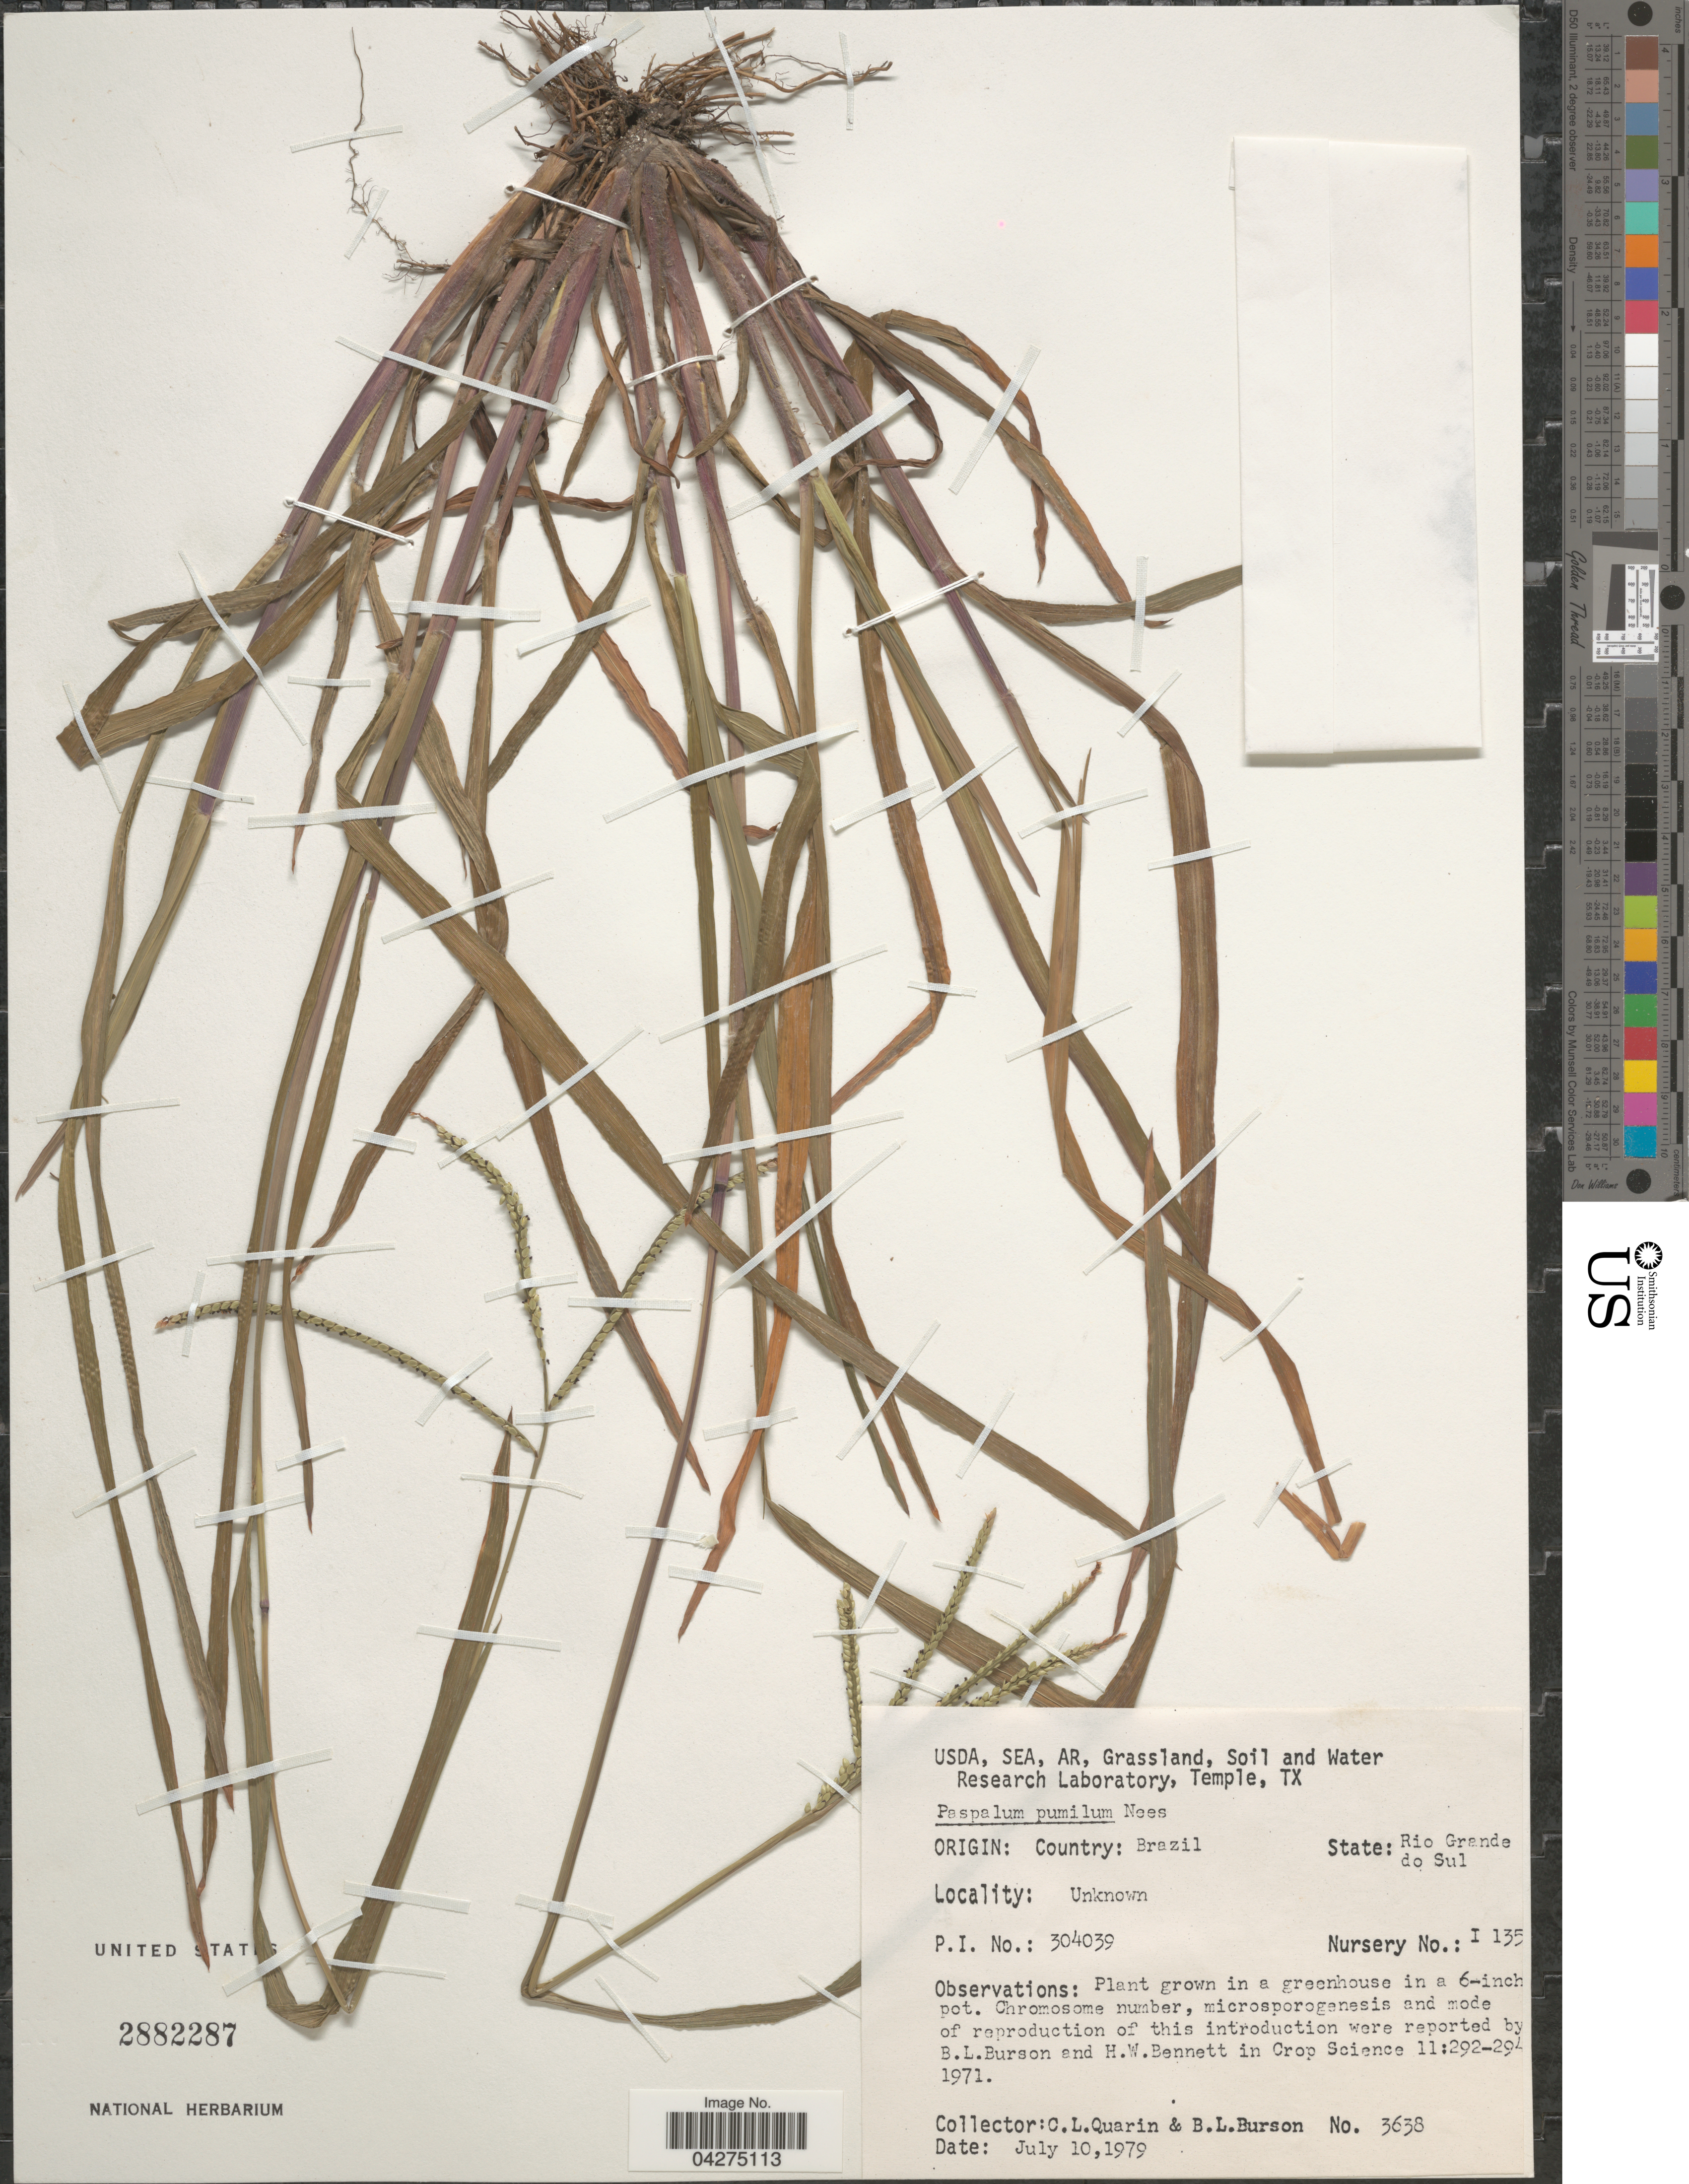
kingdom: Plantae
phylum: Tracheophyta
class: Liliopsida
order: Poales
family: Poaceae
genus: Paspalum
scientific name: Paspalum pumilum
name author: Nees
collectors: C. Quarin & B. Burson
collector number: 3638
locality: In a greenhouse in a 6-inch pot.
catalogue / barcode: US 2882287